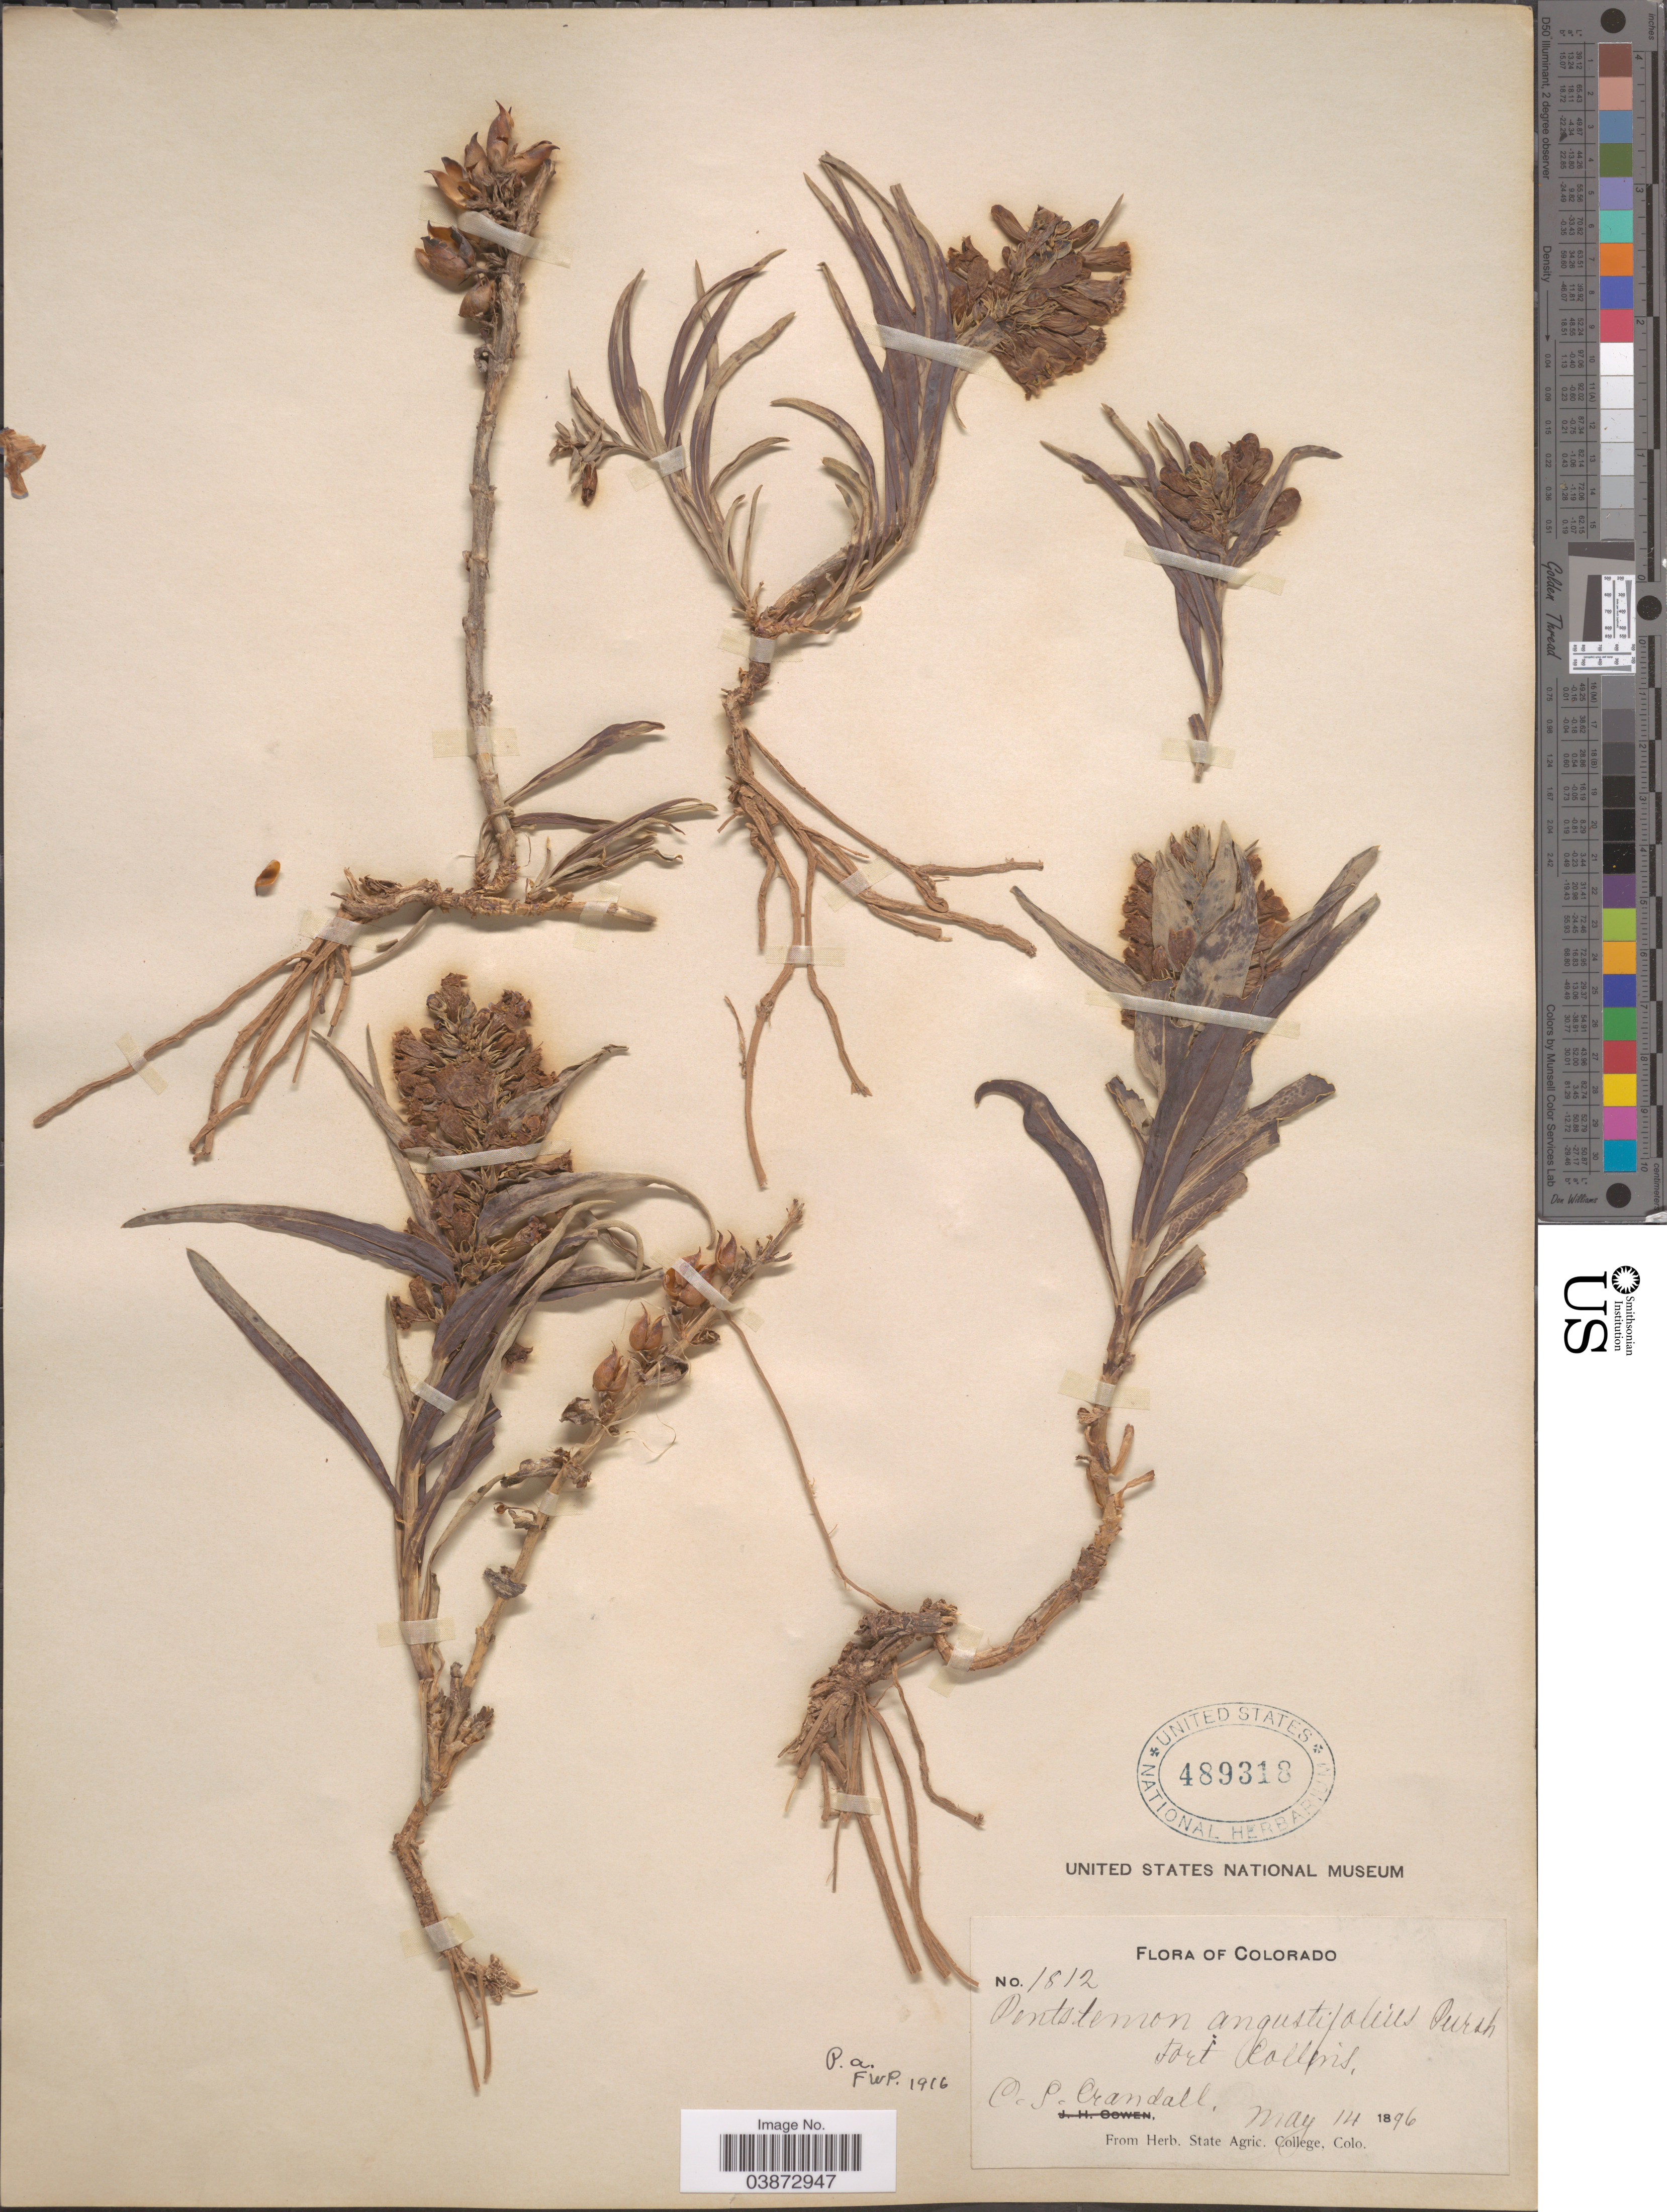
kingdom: Plantae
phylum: Tracheophyta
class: Magnoliopsida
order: Lamiales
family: Plantaginaceae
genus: Penstemon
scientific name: Penstemon angustifolius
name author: Nutt. ex Pursh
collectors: C. Crandall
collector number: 1812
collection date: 1896-05-14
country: United States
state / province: Colorado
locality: Fort Collins.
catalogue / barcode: US 489318